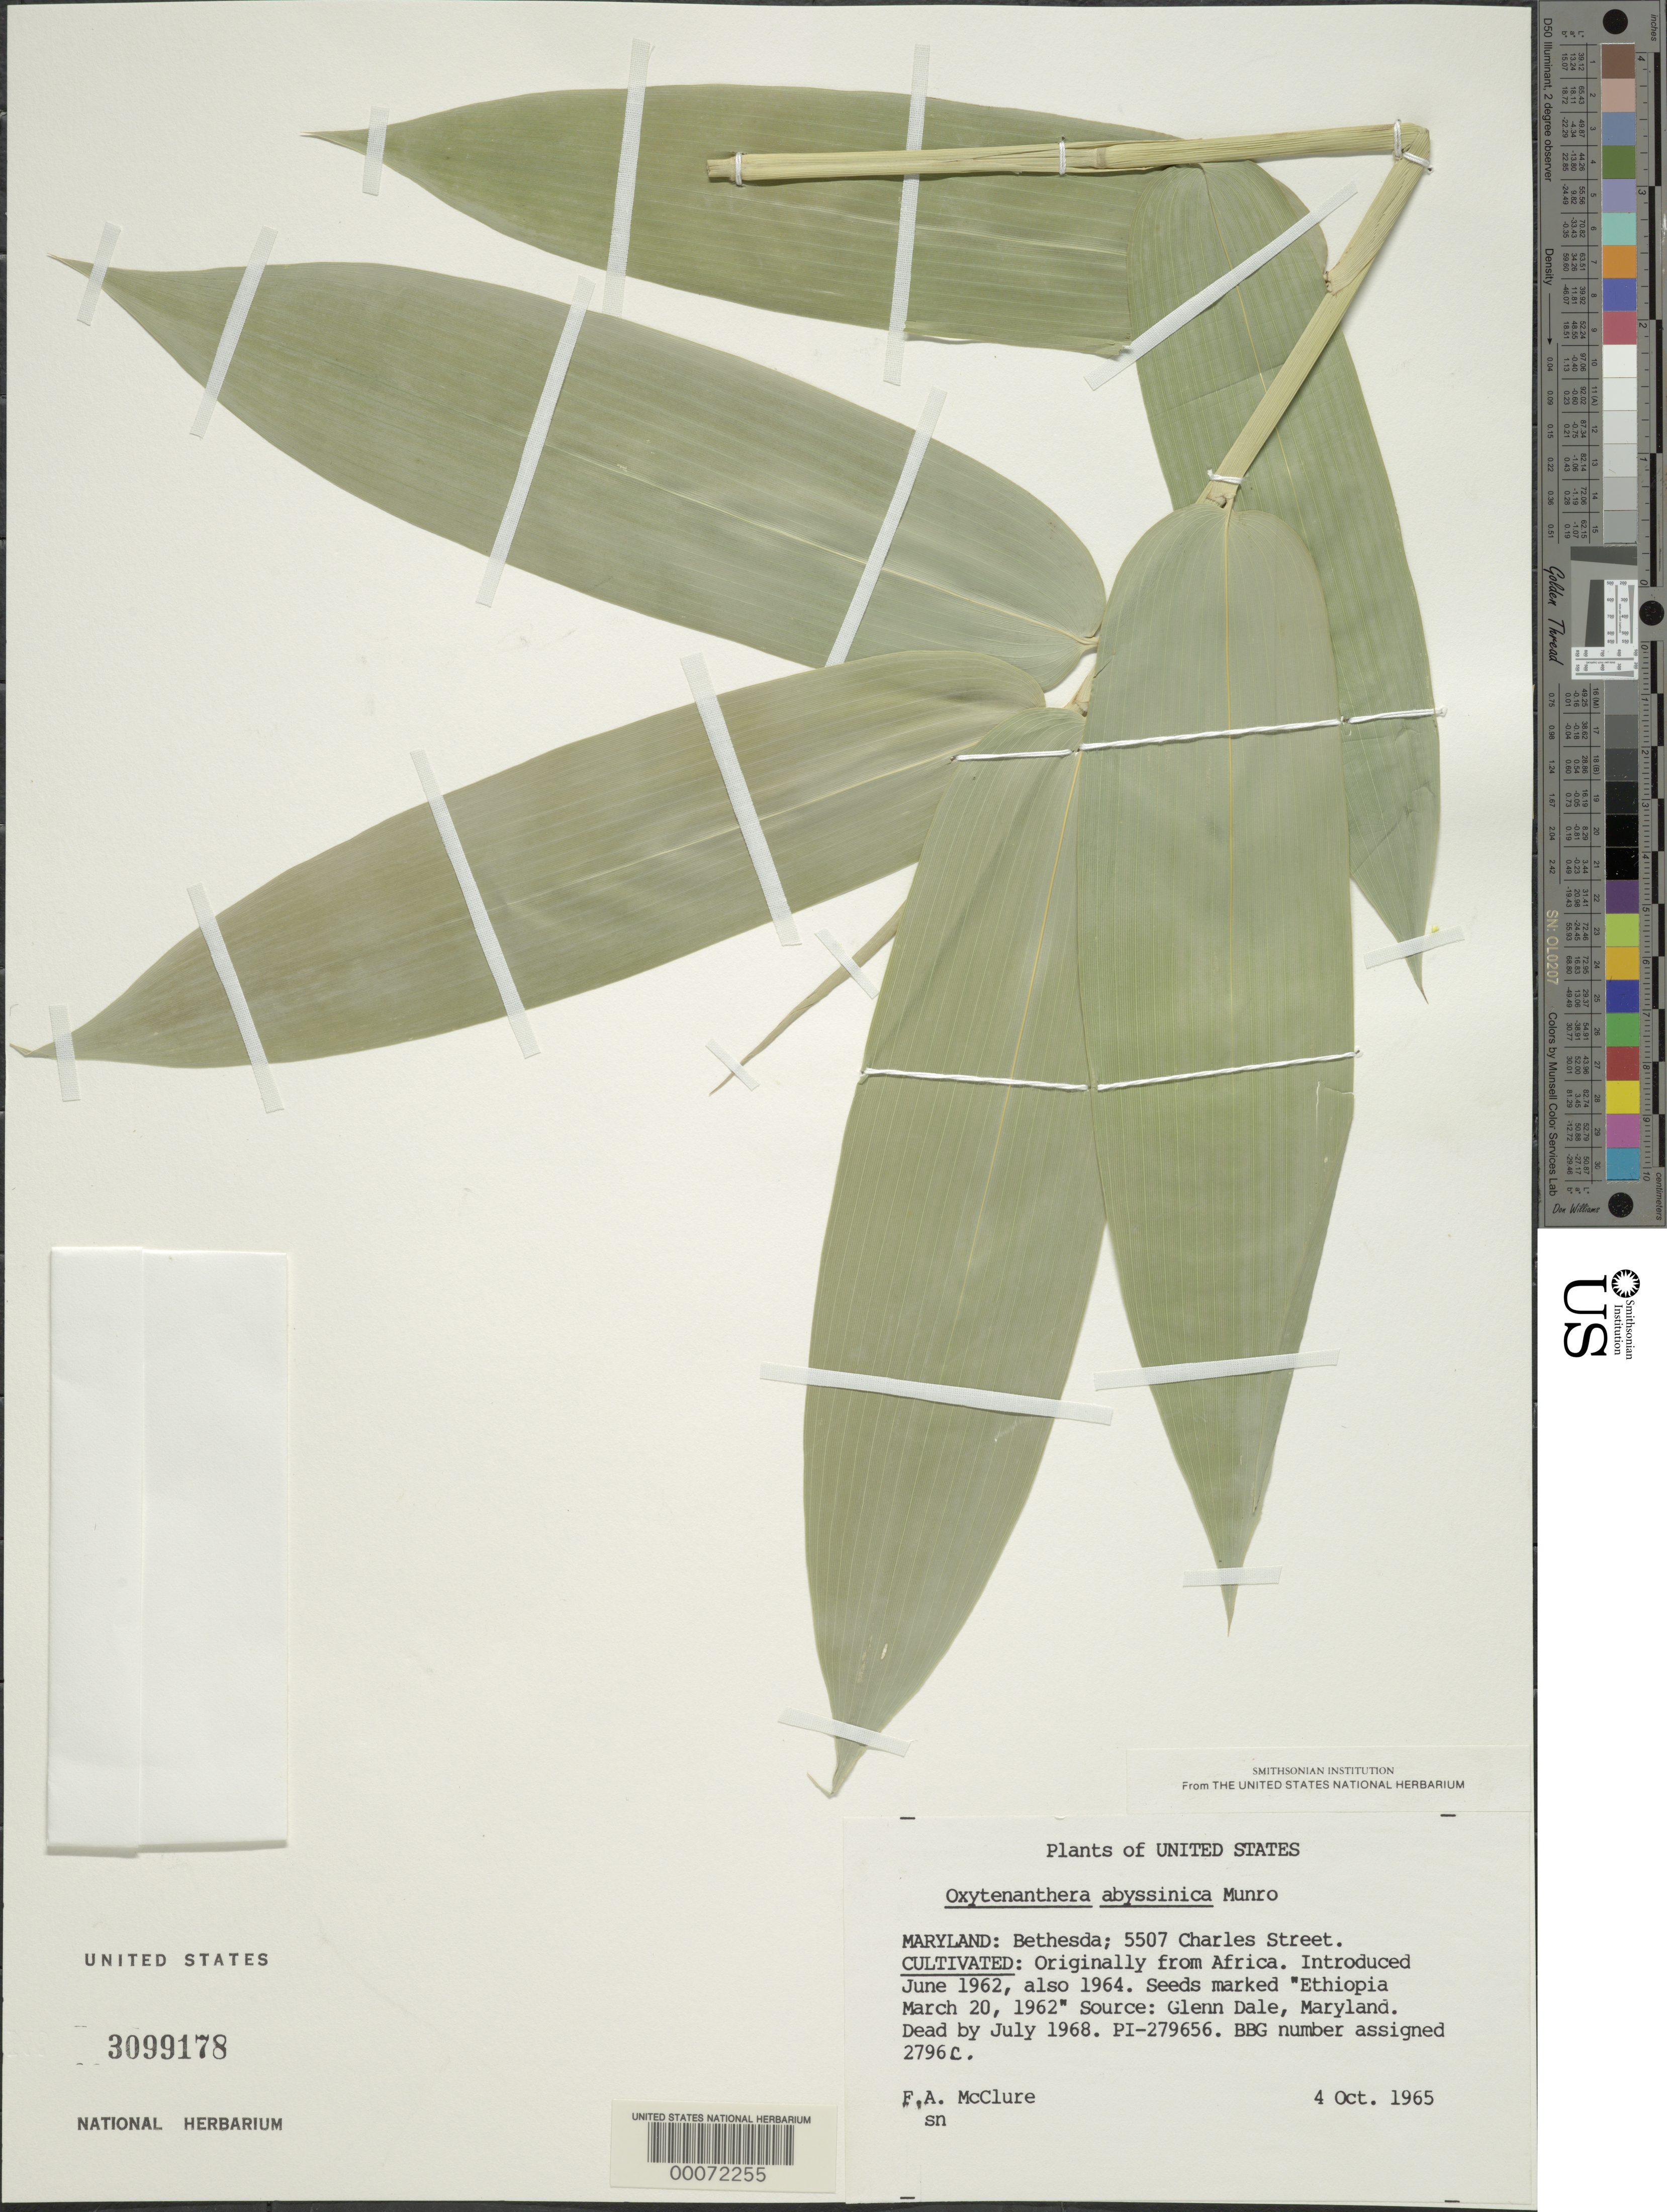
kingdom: Plantae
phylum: Tracheophyta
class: Liliopsida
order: Poales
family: Poaceae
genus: Oxytenanthera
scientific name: Oxytenanthera abyssinica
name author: (A. Rich.) Munro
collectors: F. A. McClure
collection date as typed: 04 Oct 1965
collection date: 1965-10-04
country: United States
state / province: Maryland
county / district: Montgomery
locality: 5507 Charles Street, Bethesda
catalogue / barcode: US 3099178